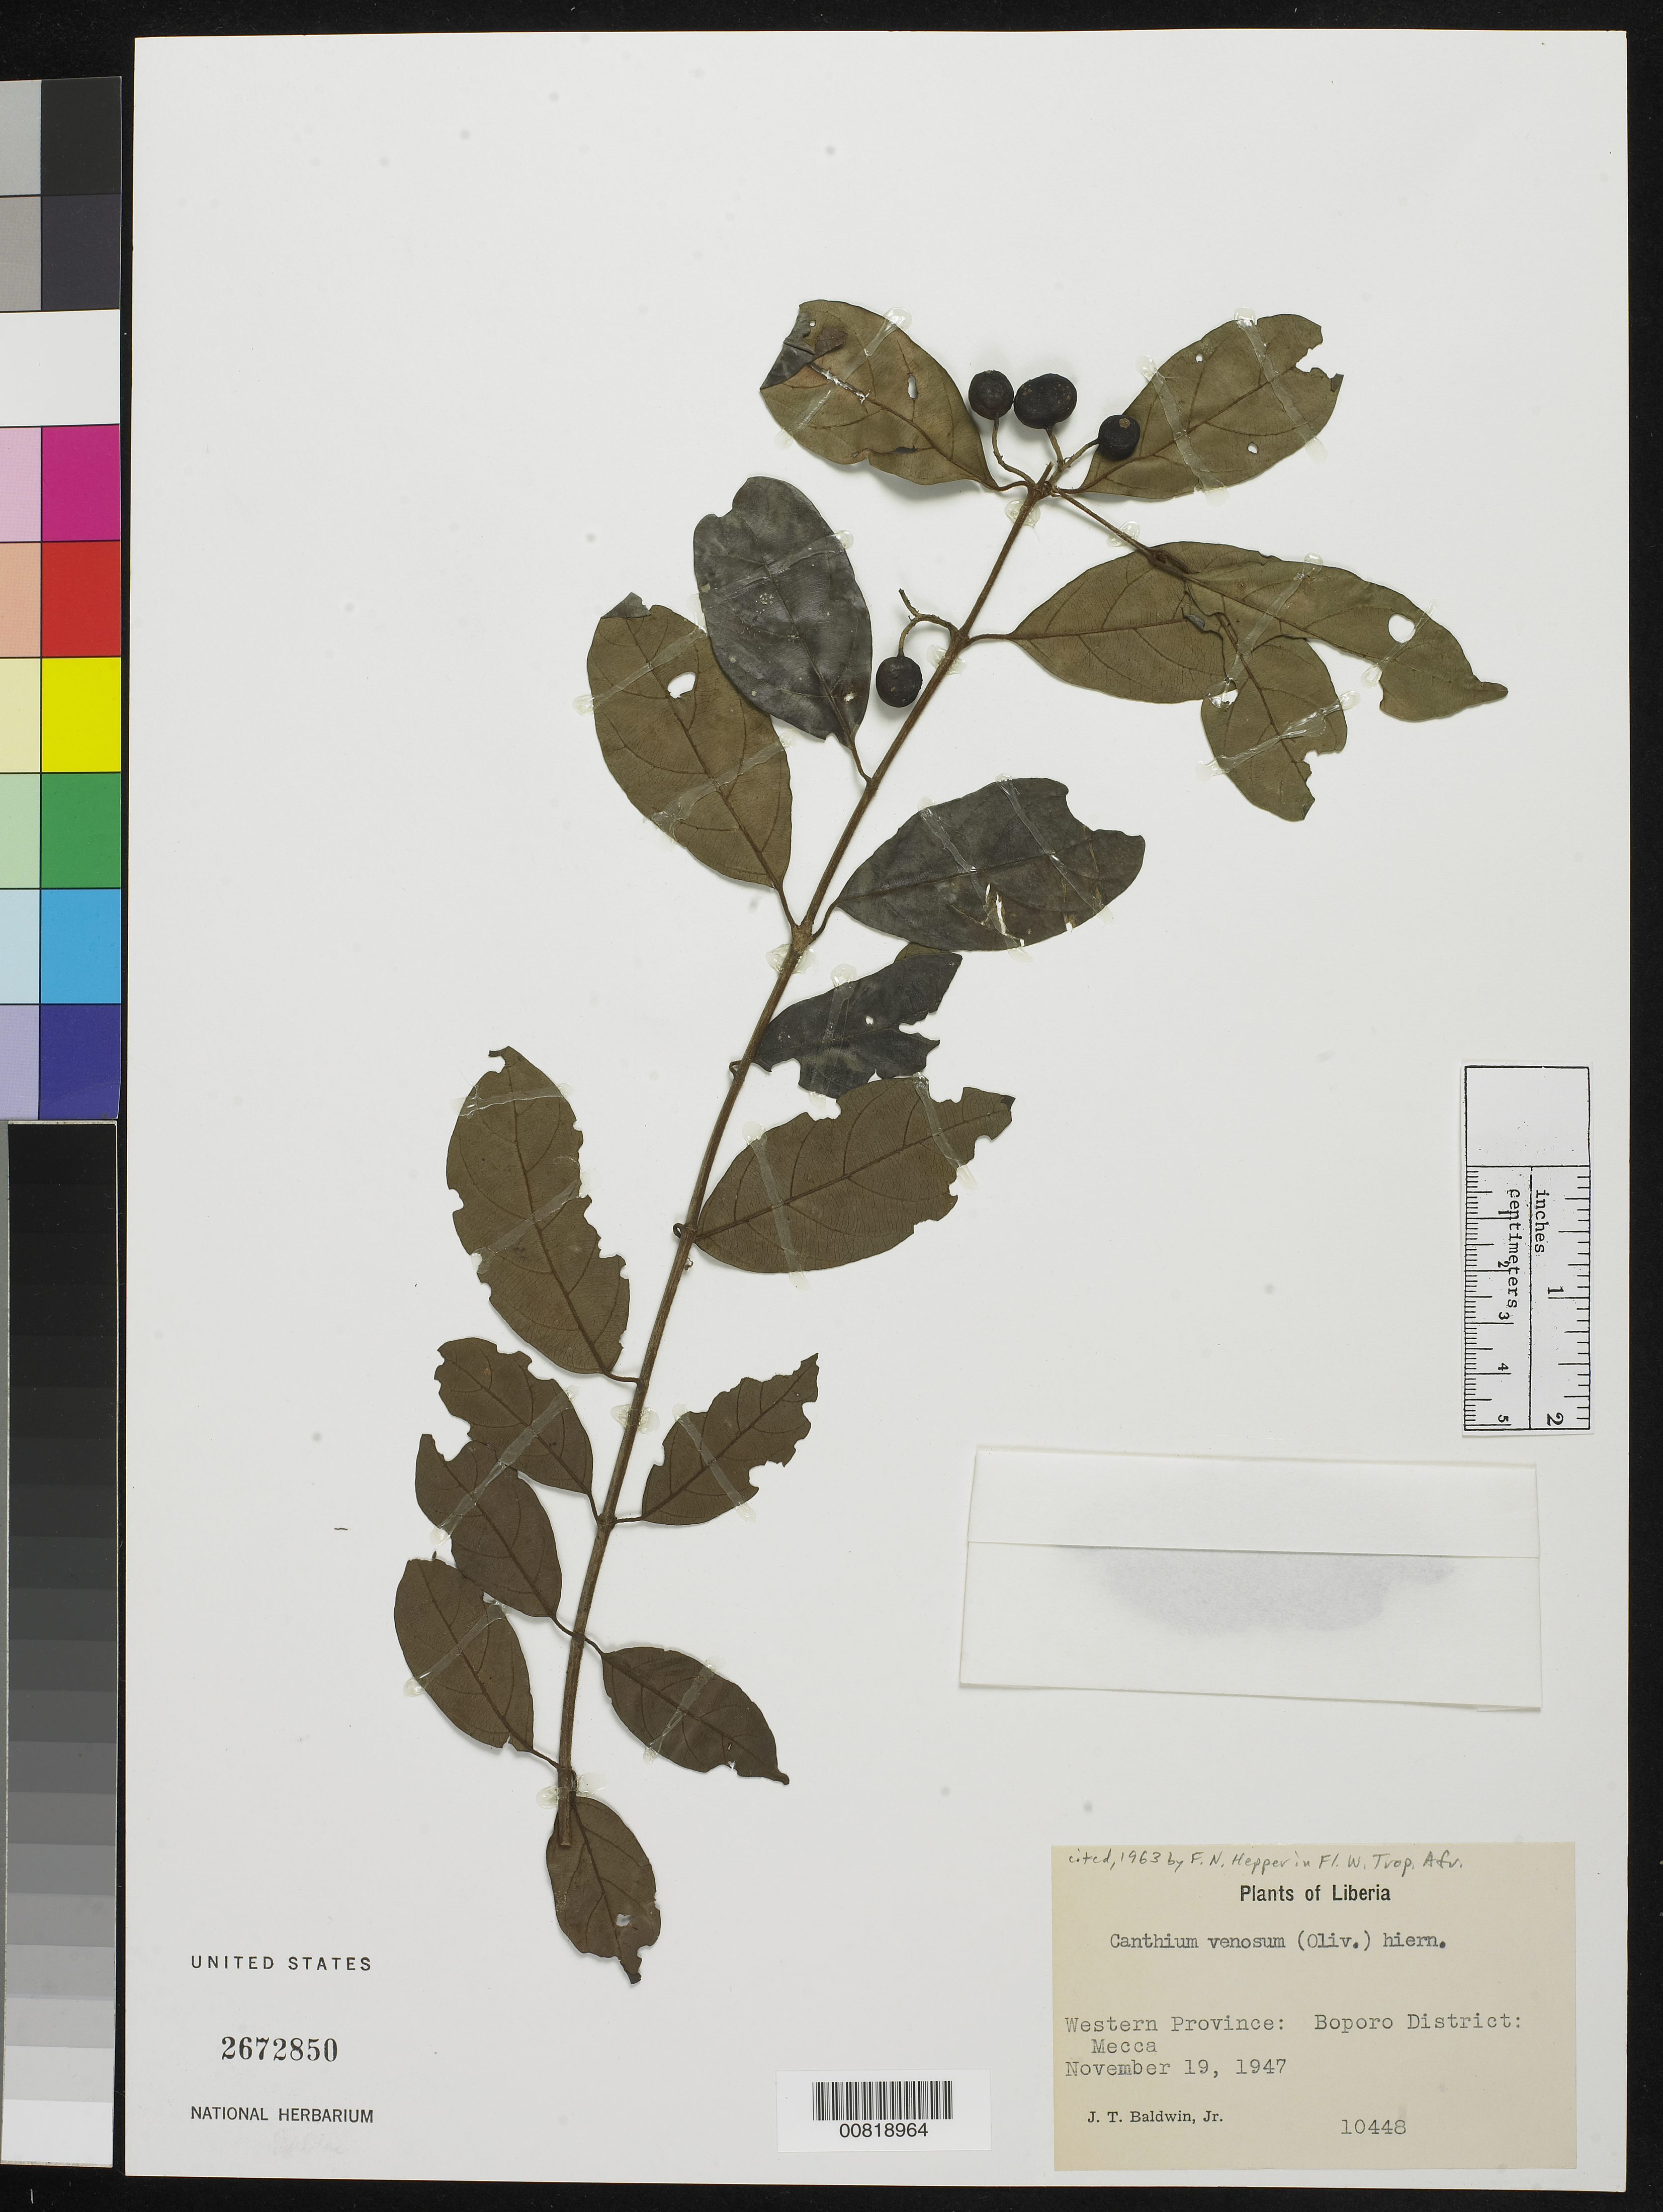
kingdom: Plantae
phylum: Tracheophyta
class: Magnoliopsida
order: Gentianales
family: Rubiaceae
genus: Canthium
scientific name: Canthium venosum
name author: (Oliv.) Hiern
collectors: J. T. Baldwin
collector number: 10448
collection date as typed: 19 Nov 1947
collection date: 1947-11-19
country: Liberia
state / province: Gbarpolu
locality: Western Province: Boporo District, Mecca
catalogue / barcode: US 2672850